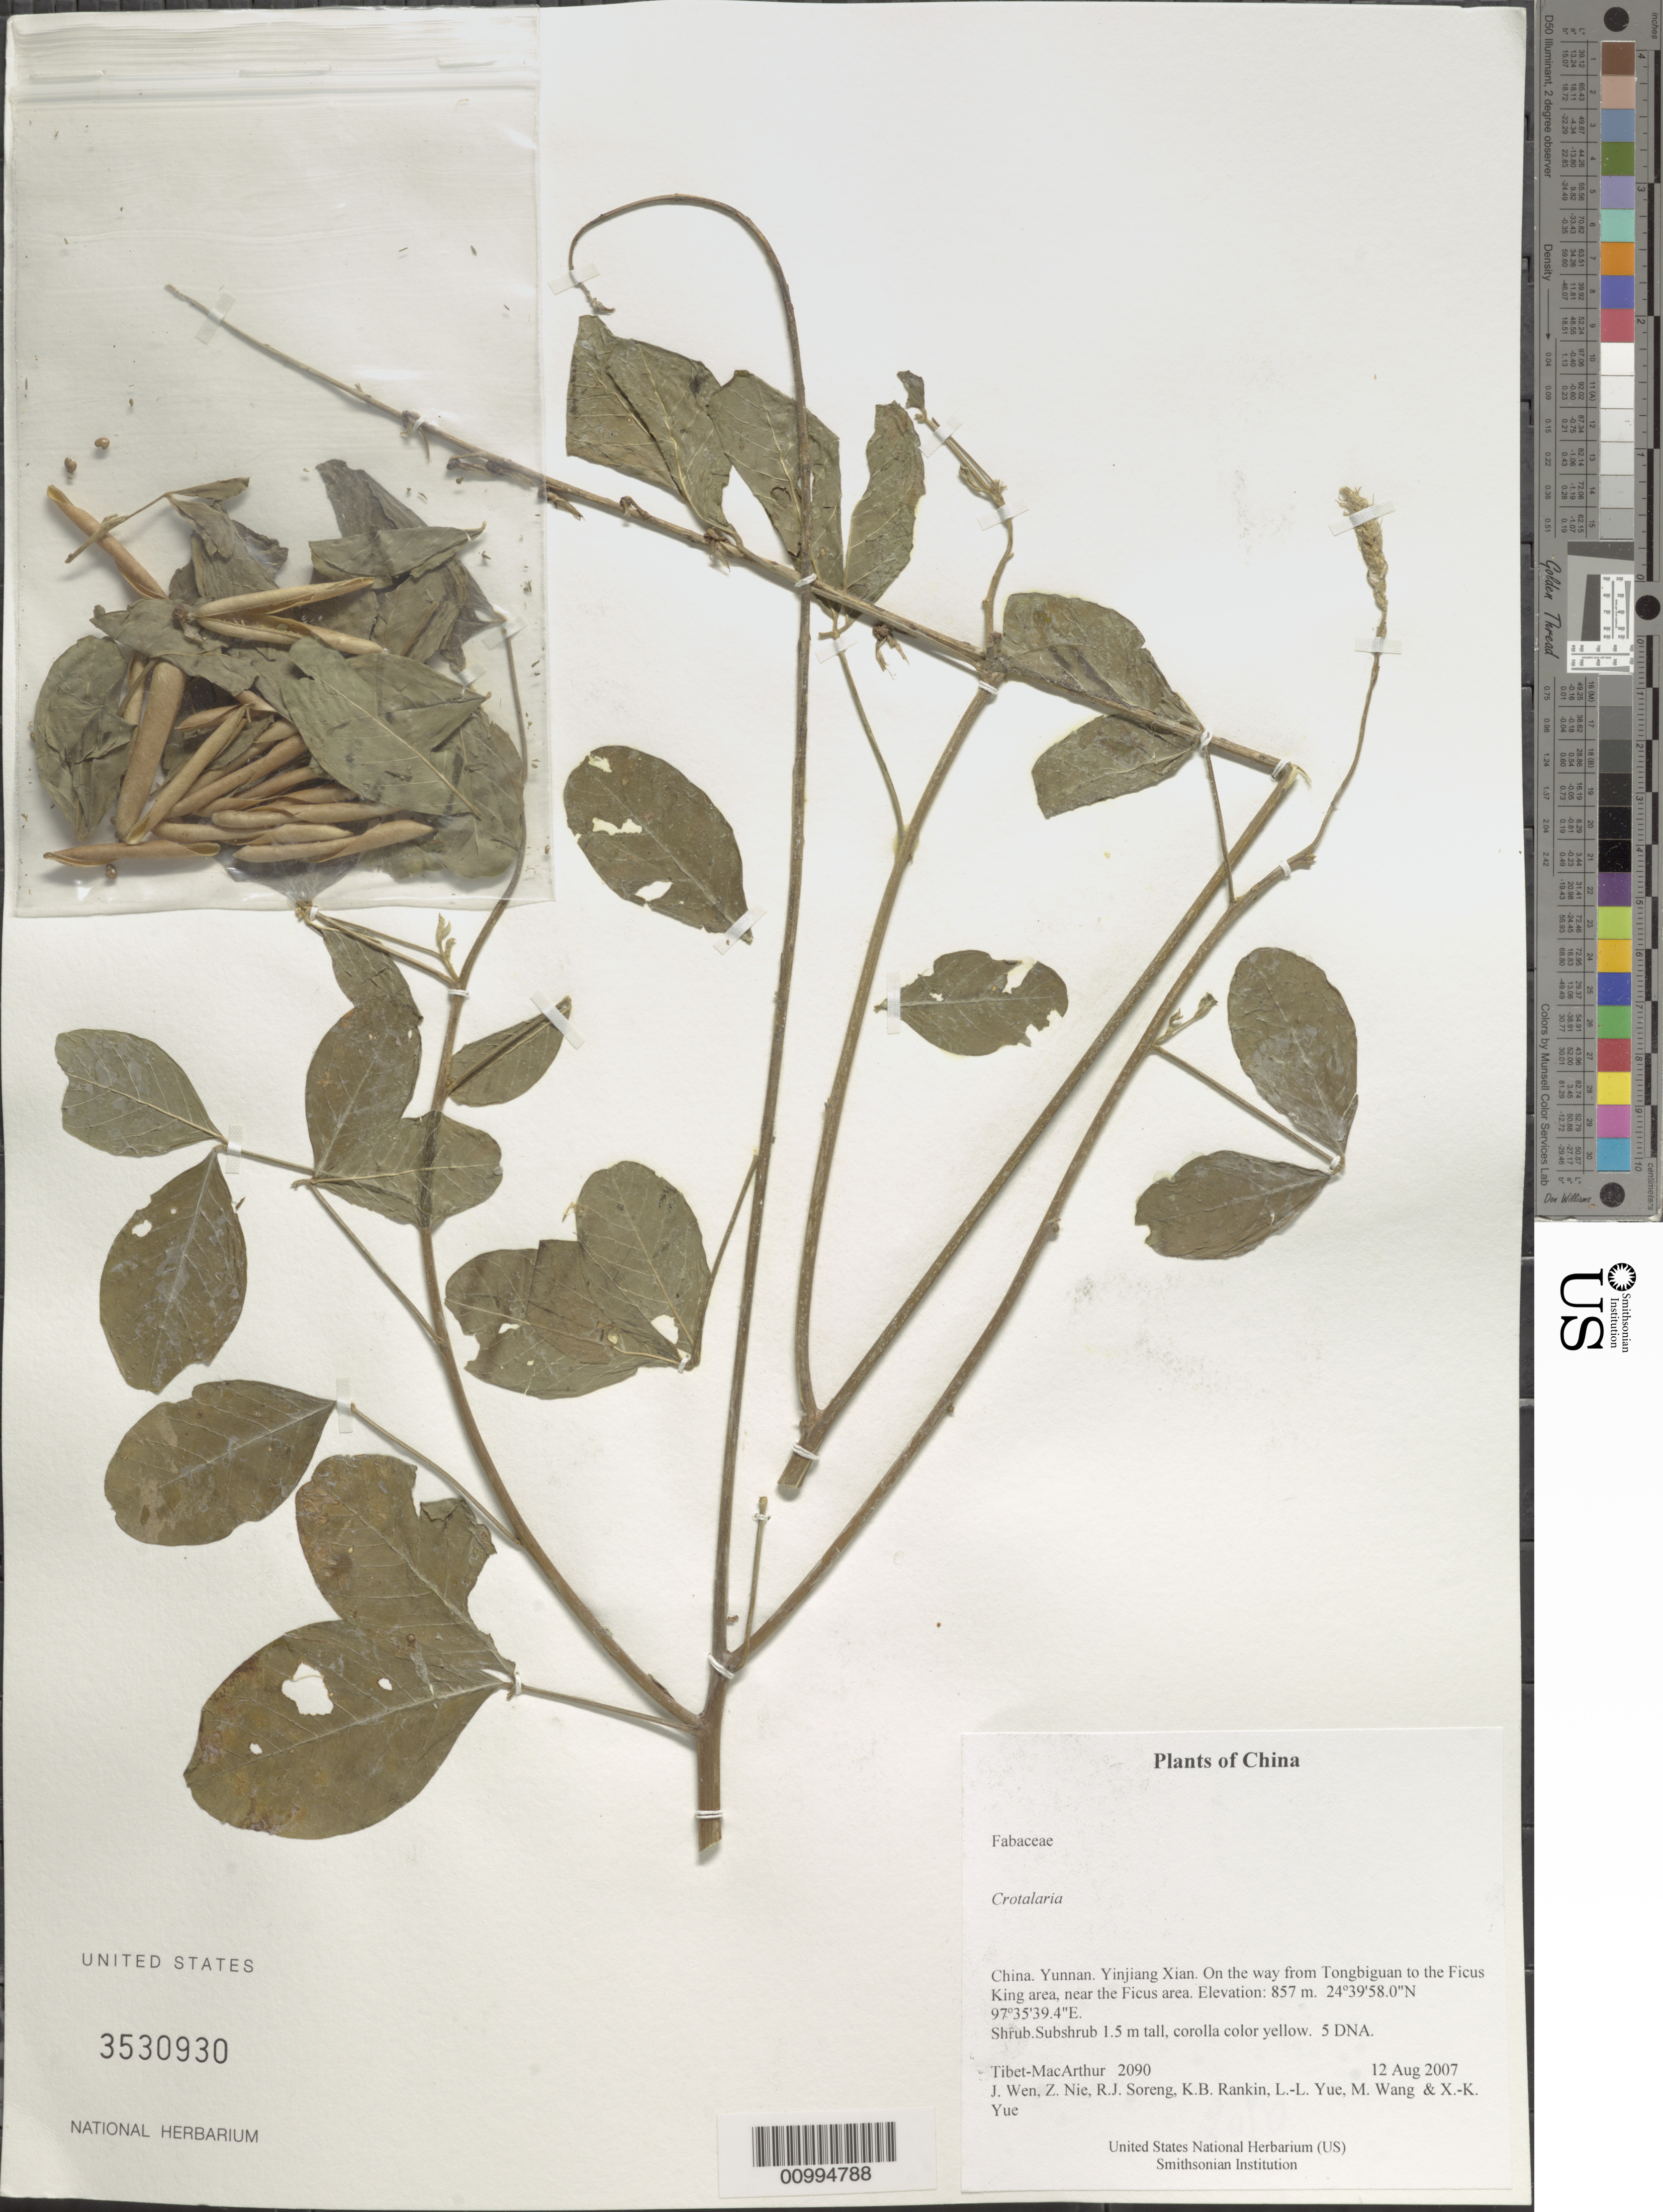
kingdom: Plantae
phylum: Tracheophyta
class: Magnoliopsida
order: Fabales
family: Fabaceae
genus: Crotalaria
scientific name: Crotalaria sp.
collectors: Tibet-MacArthur, J. Wen, Z. Nie, R. J. Soreng, K. Rankin, L. Yue, M. Wang & X. Yue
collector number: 2090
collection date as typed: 12 Aug 2007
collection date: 2007-08-12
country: China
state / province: Yunnan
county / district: Yinjiang Xian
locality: On the way from Tongbiguan to the Ficus King area, near the Ficus area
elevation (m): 857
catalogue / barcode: US 3530930